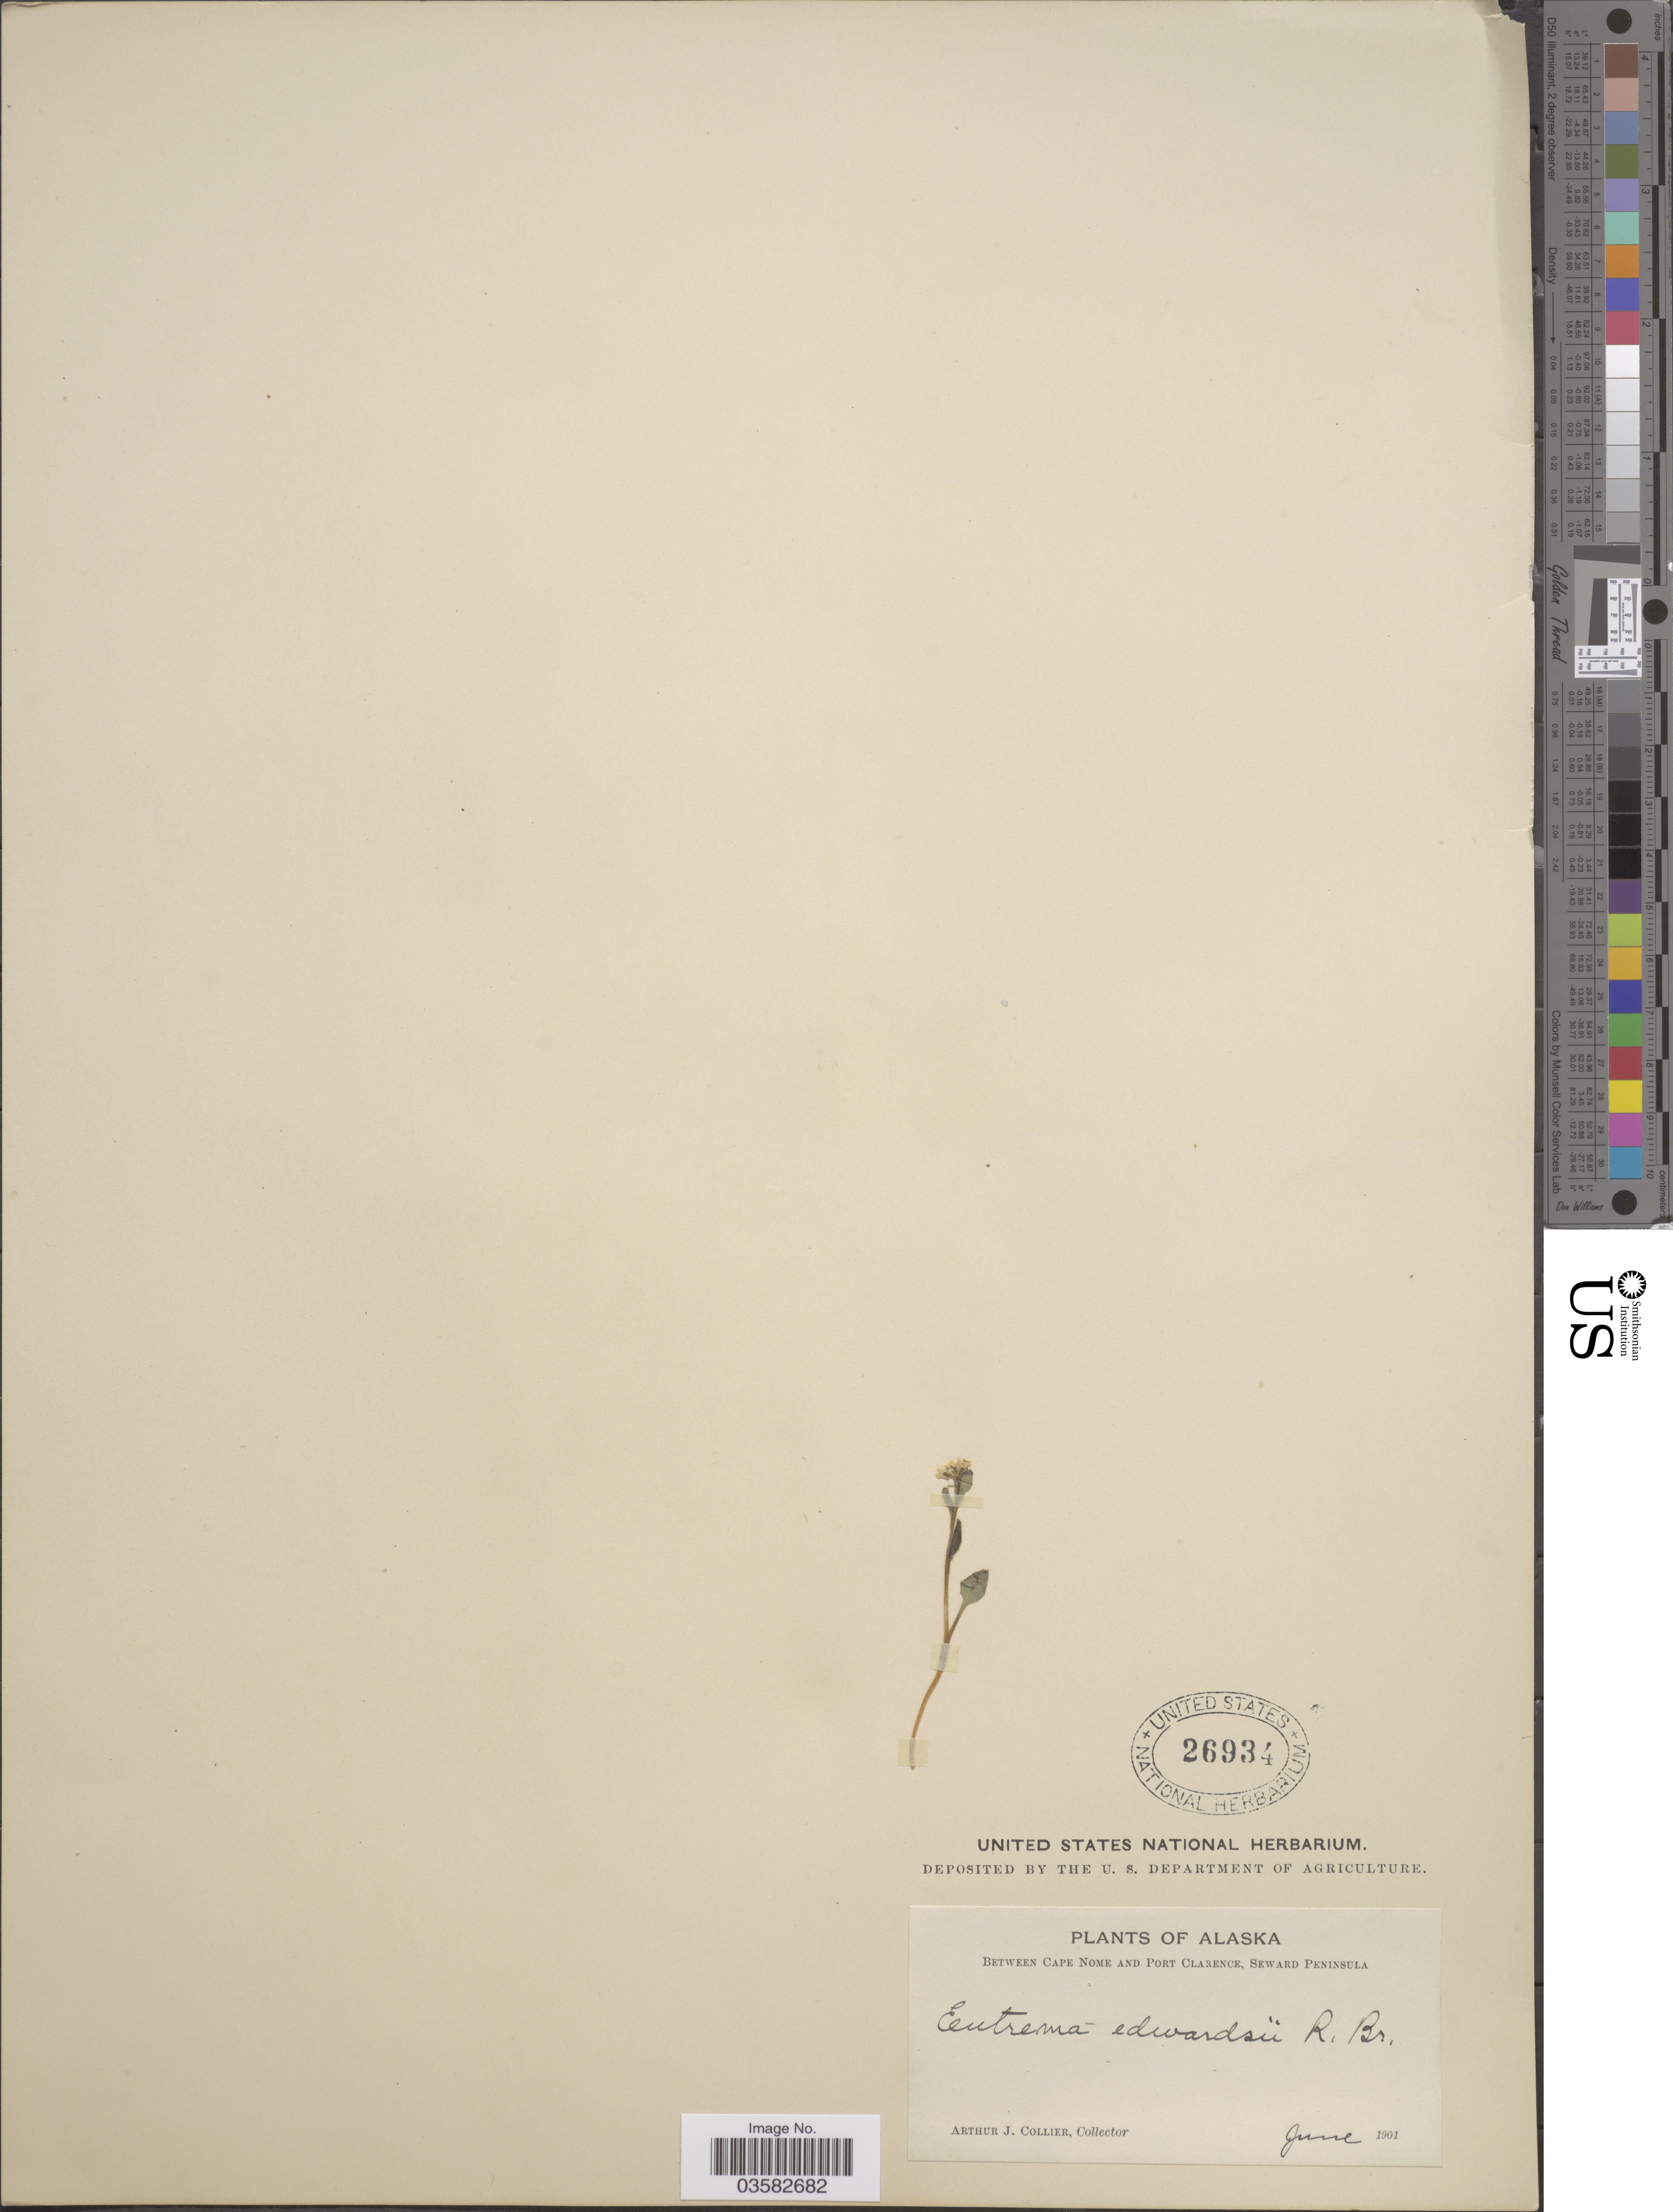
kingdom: Plantae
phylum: Tracheophyta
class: Magnoliopsida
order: Brassicales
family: Brassicaceae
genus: Eutrema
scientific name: Eutrema edwardsii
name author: R. Br.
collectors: A. Collier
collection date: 1901-06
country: United States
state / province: Alaska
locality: Between Cape Nome and Port Clarence, Seward Peninsula.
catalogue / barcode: US 26934